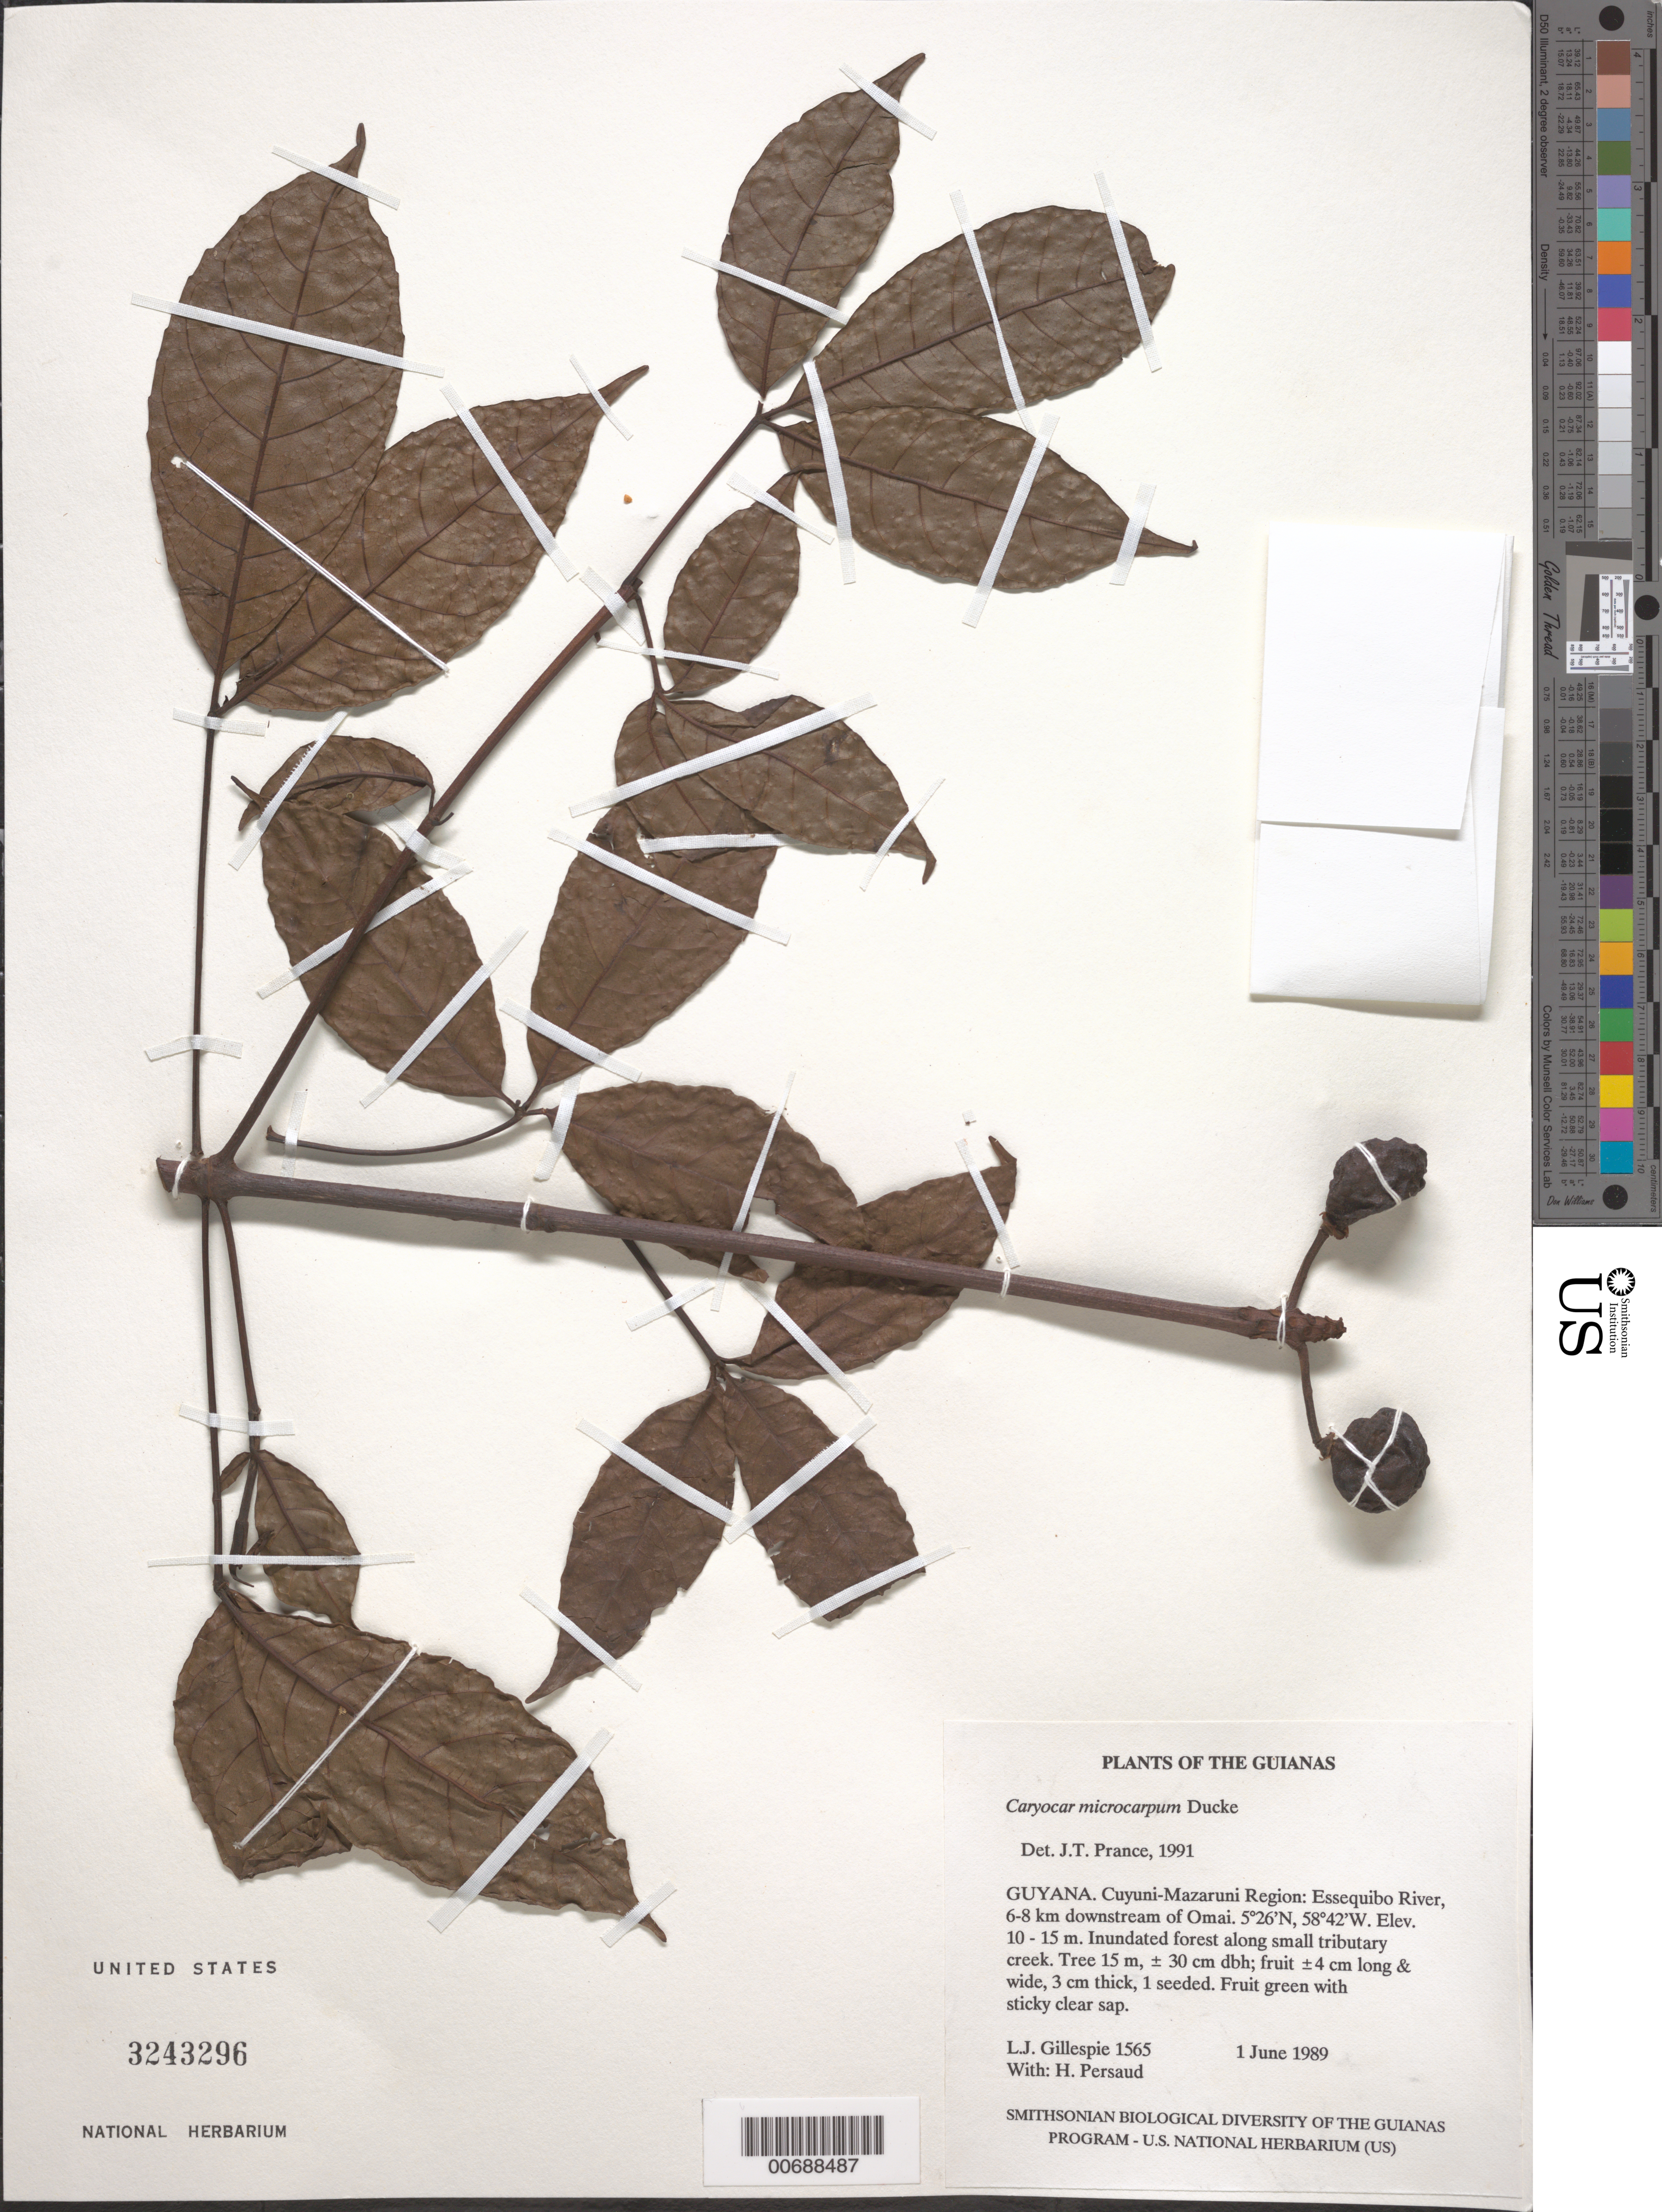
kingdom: Plantae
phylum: Tracheophyta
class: Magnoliopsida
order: Malpighiales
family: Caryocaraceae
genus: Caryocar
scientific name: Caryocar microcarpum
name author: Ducke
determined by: Prance, G. T.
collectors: L. J. Gillespie & H. Persaud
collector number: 1565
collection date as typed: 1 June 1989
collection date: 1989-06-01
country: Guyana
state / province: Cuyuni-Mazaruni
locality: Essequibo River, 6-8 km downstream of Omai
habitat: Inundated forest along small tributary creek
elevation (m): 10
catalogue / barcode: US 3243296